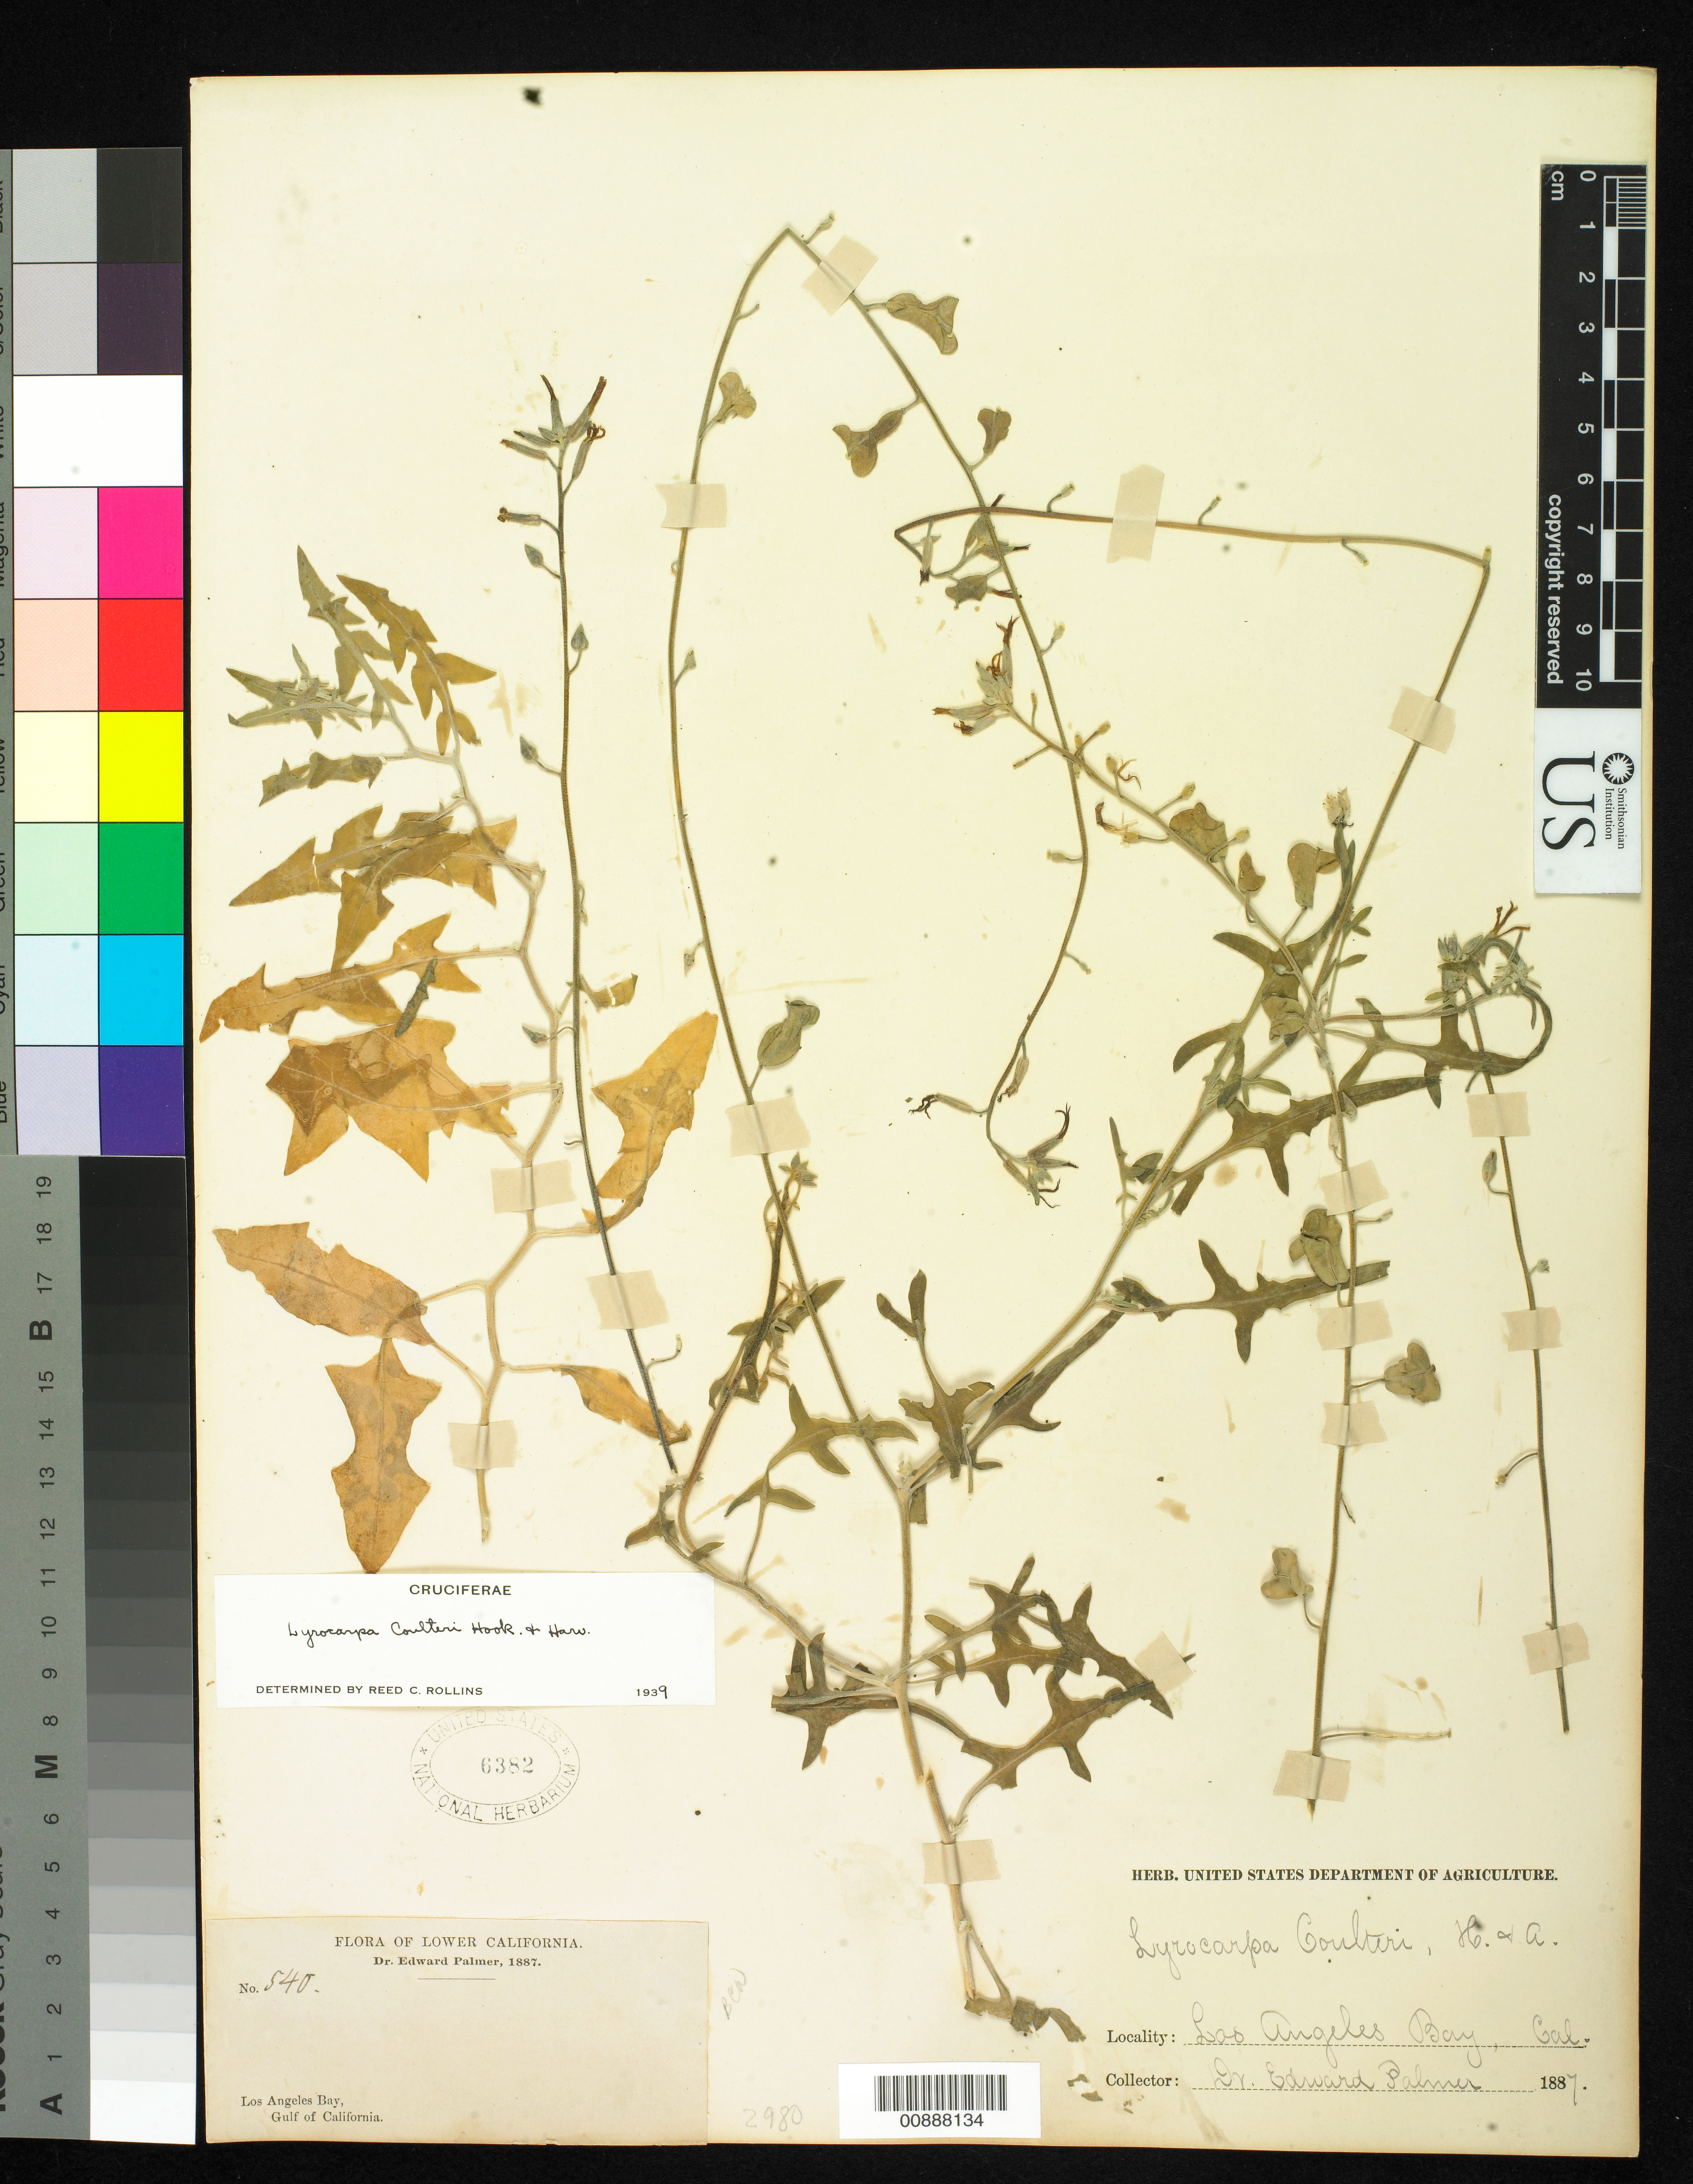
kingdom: Plantae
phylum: Tracheophyta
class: Magnoliopsida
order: Brassicales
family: Brassicaceae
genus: Lyrocarpa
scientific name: Lyrocarpa coulteri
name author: Hook. & Harv.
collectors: E. Palmer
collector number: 540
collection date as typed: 1887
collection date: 1887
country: Mexico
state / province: Baja California Norte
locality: Los Angeles Bay, Gulf of California. Baja California.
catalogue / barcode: US 6382